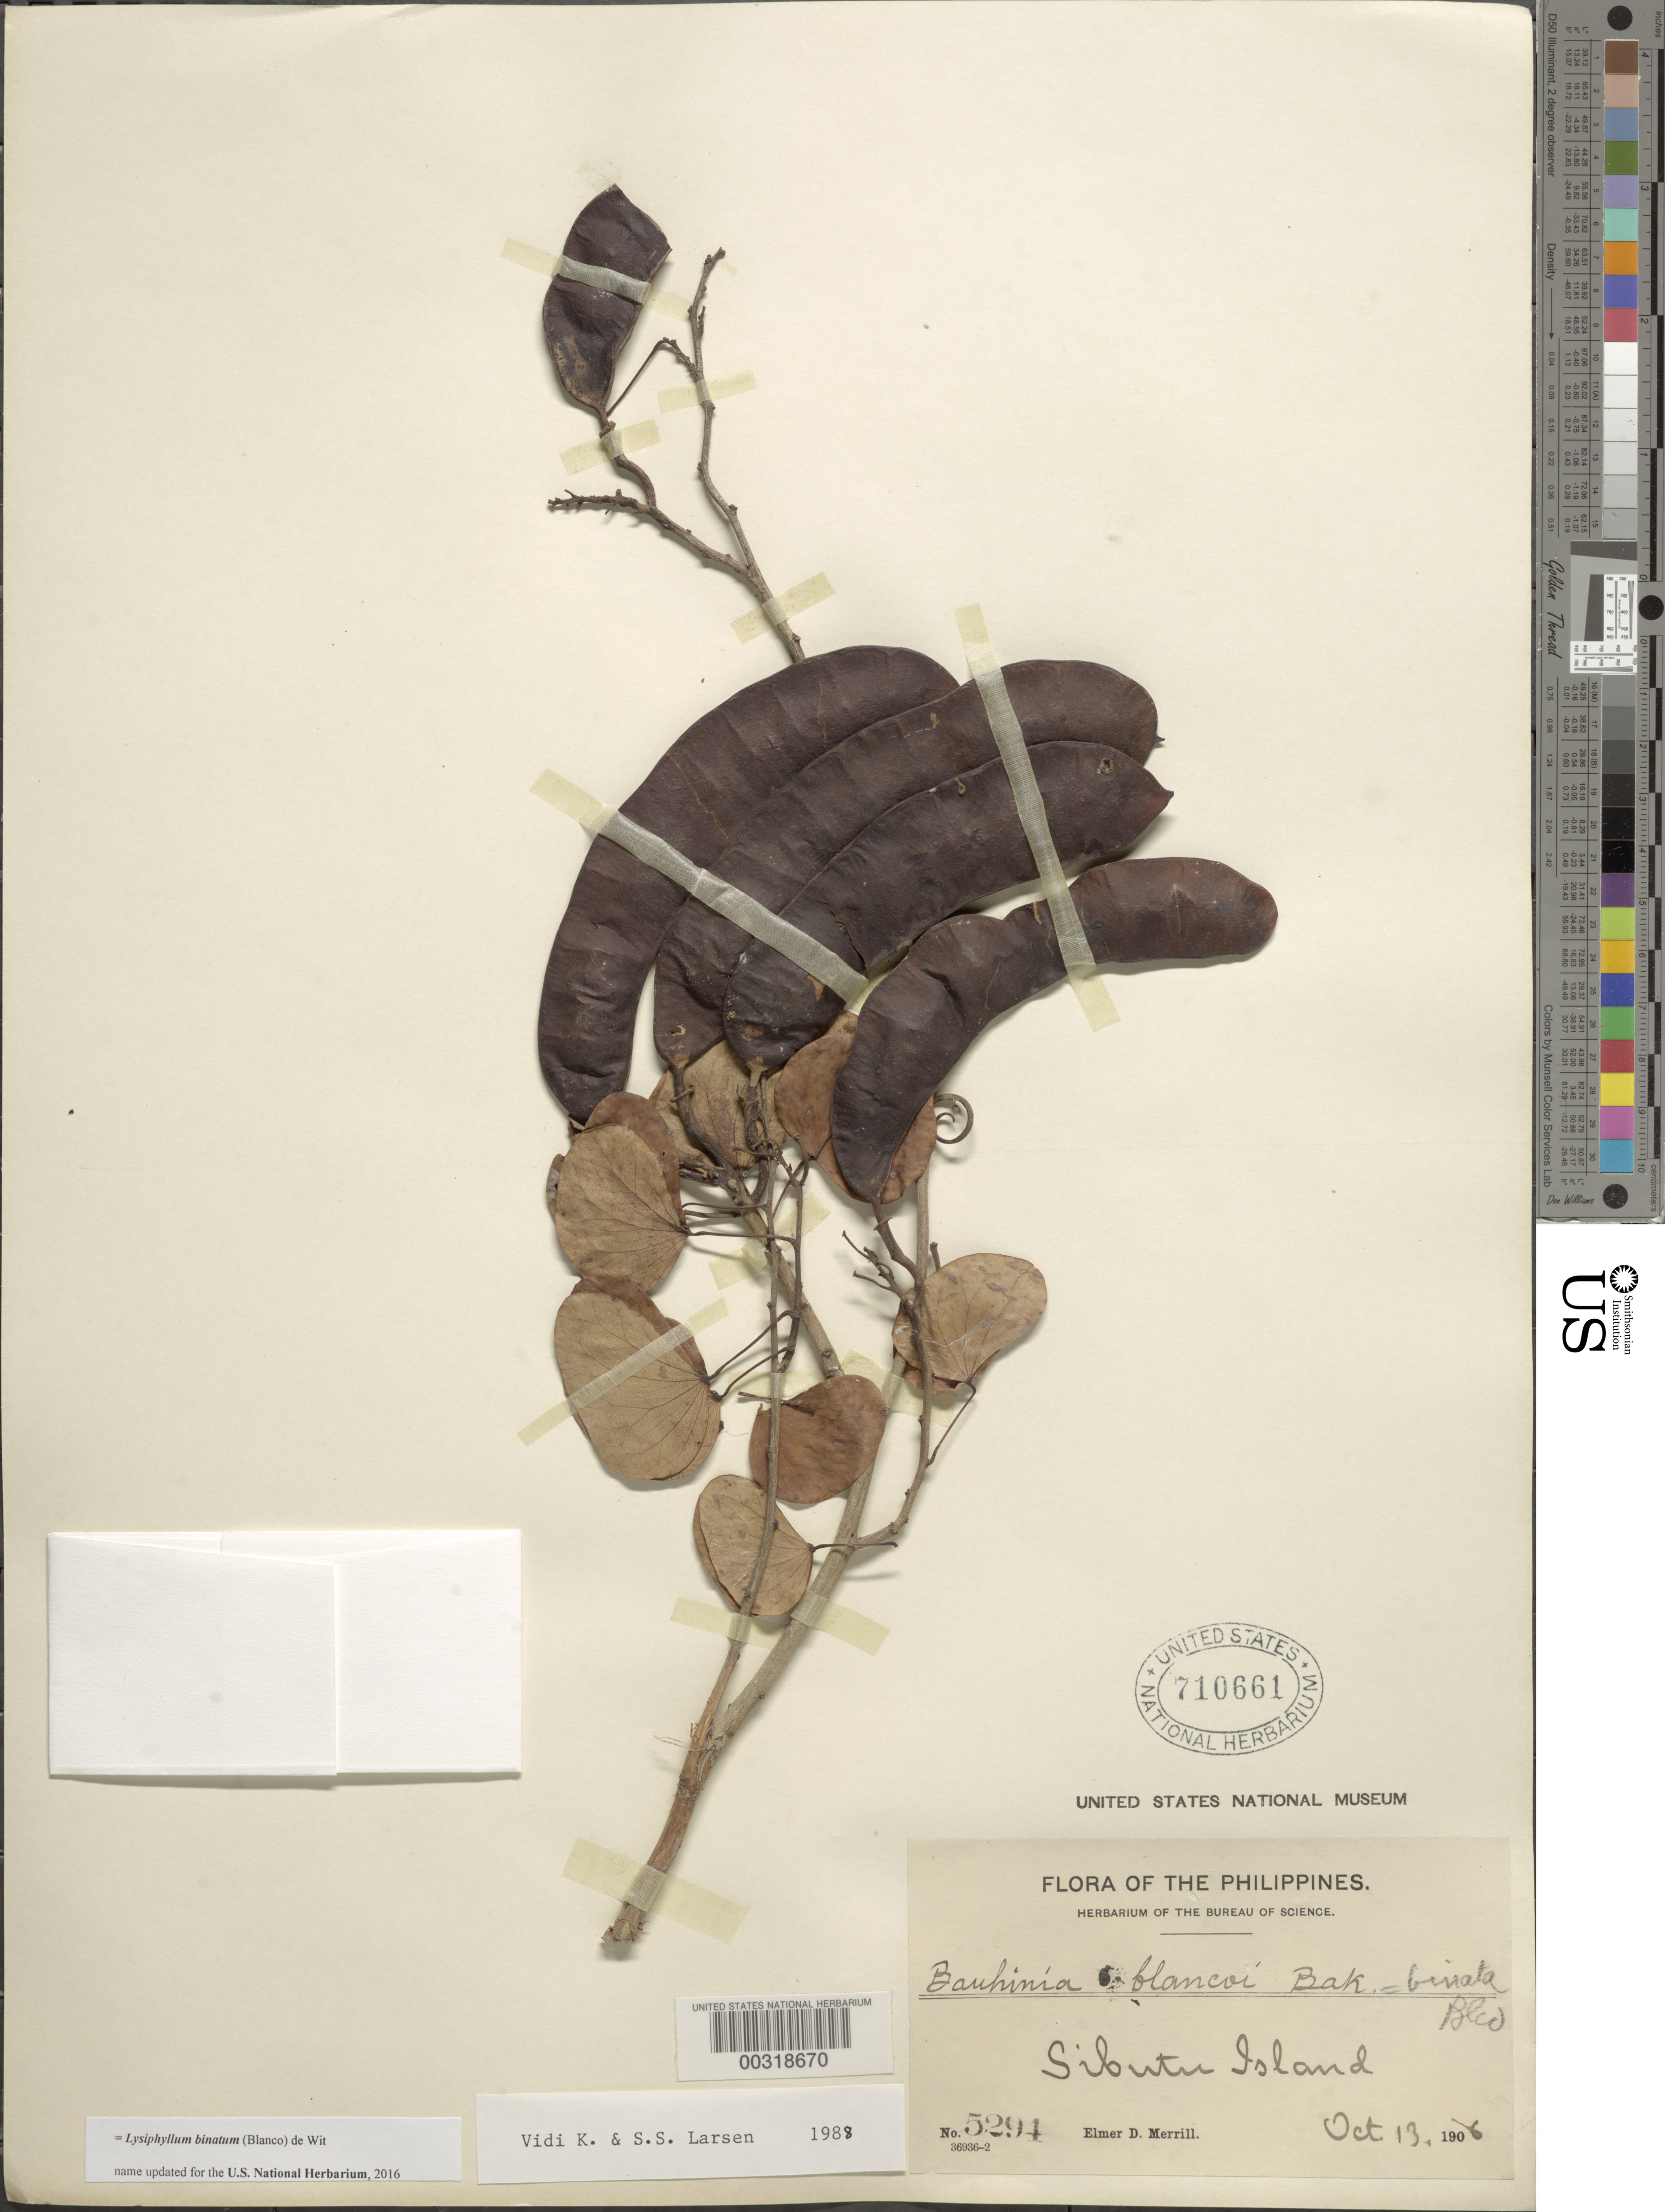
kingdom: Plantae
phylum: Tracheophyta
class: Magnoliopsida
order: Fabales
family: Fabaceae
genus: Tessmannia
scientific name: Tessmannia dewildemaniana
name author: Harms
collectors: E. D. Merrill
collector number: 5294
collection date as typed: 13 Oct 1906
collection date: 1906-10-13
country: Philippines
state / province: Muslim Mindanao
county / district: Tawi Tawi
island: Sibutu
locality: Sibutu i. [Sulu Archipelago]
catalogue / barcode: US 710661